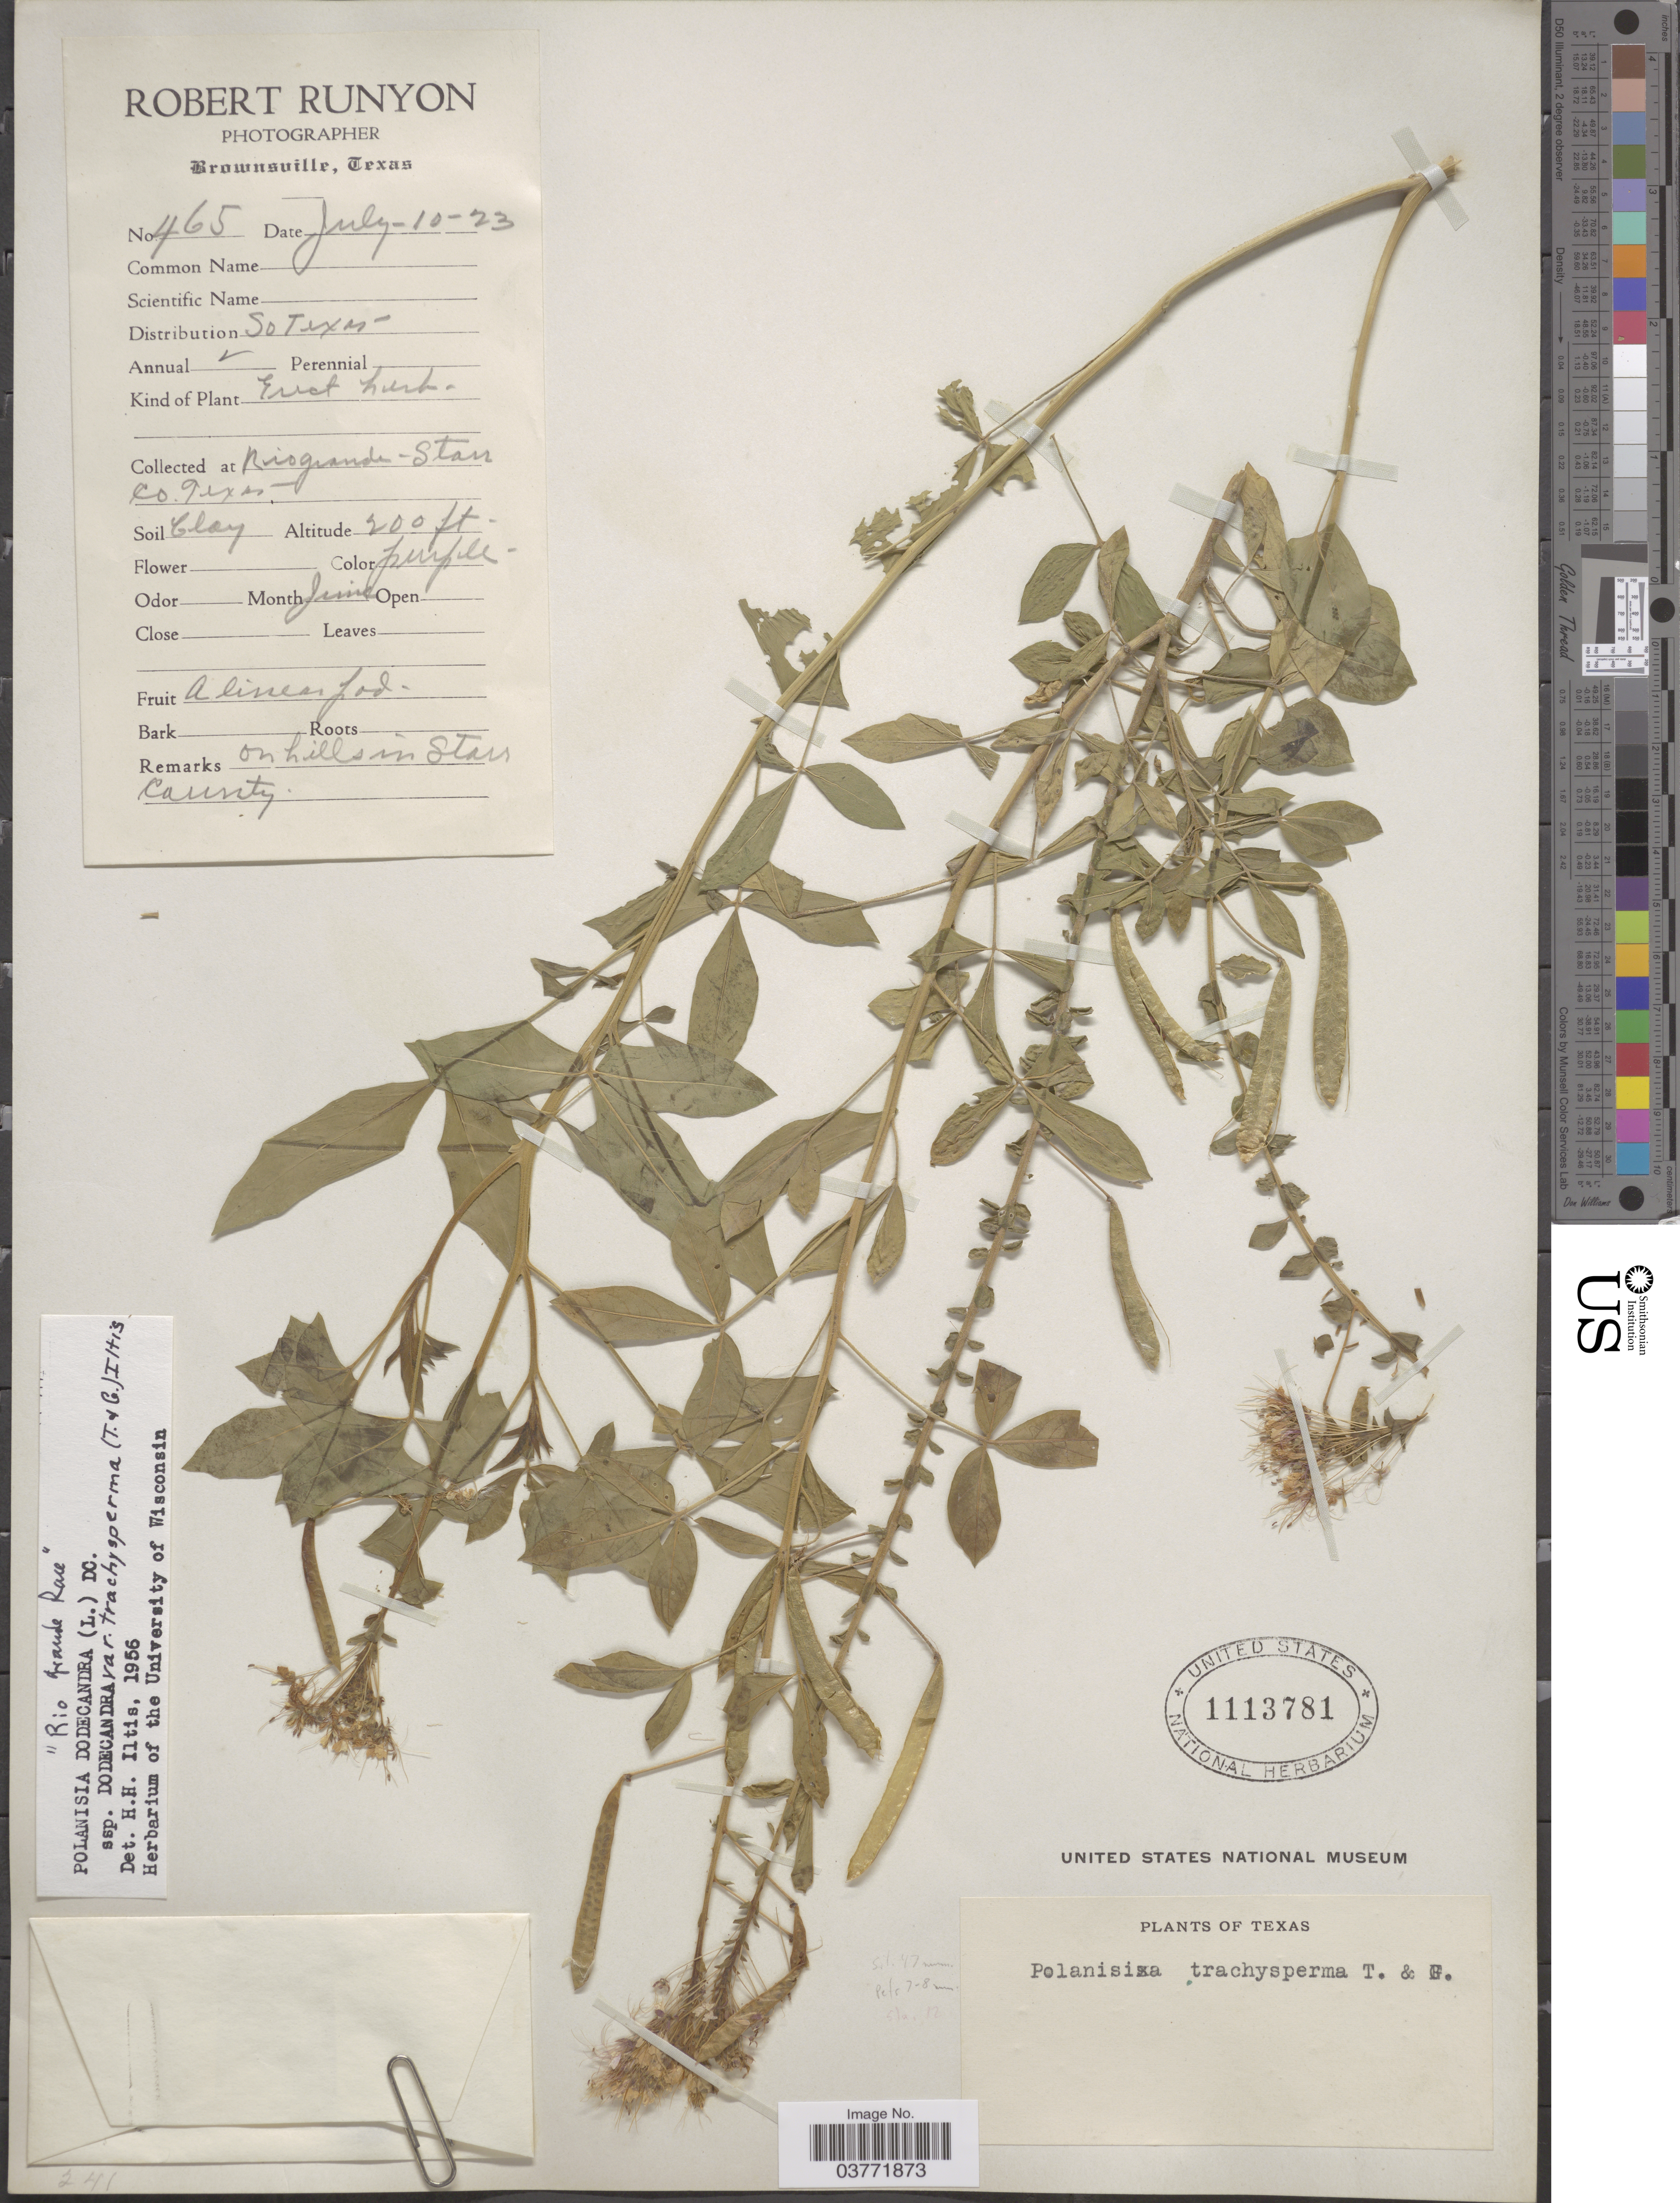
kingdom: Plantae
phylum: Tracheophyta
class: Magnoliopsida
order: Brassicales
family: Cleomaceae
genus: Polanisia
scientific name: Polanisia trachysperma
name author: Torr. & A. Gray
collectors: R. Runyon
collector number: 465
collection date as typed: Transcribed d/m/y: 10/7/23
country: United States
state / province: Texas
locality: Rio grande Stan Co.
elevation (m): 61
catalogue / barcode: US 1113781